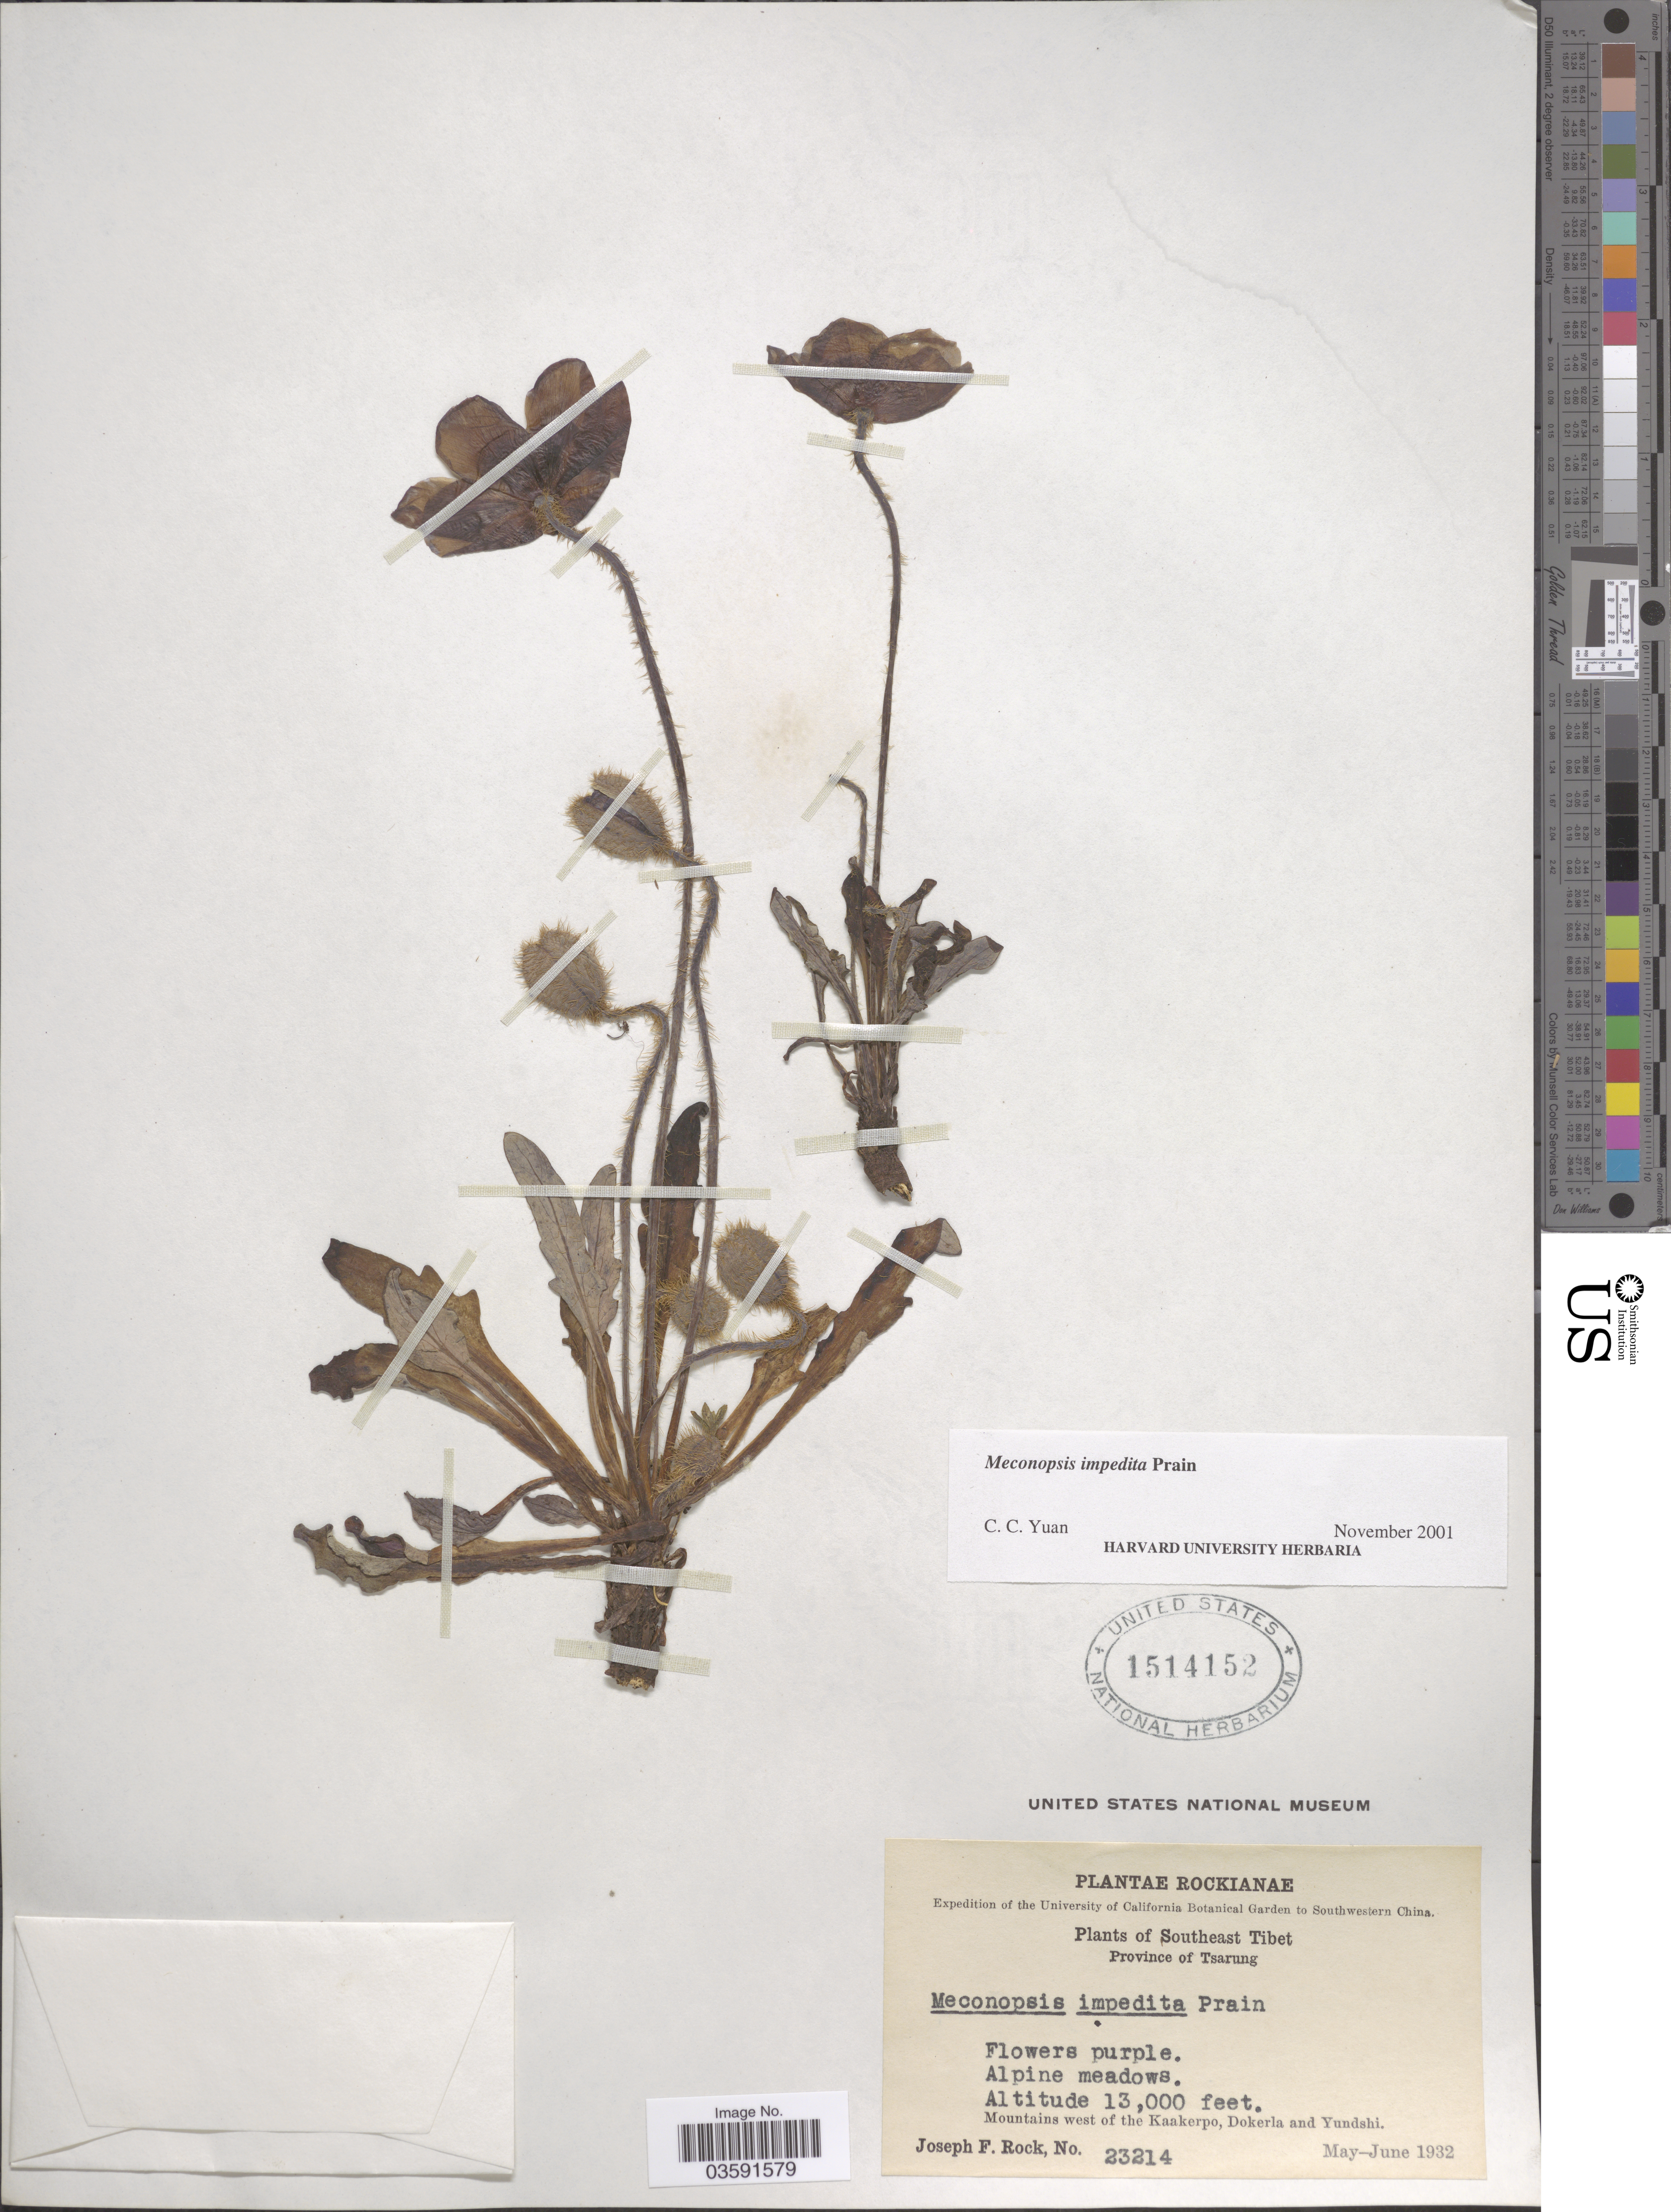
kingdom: Plantae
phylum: Tracheophyta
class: Magnoliopsida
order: Ranunculales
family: Papaveraceae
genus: Meconopsis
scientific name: Meconopsis impedita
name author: Prain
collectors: J. F. Rock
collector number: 23214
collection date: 1932-05/1932-06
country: China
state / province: Xizang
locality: Southwestern China. Southeast Tibet. Province of Tsarung. Mountains west of the Kaakerpo, Dokerla and Yundshi.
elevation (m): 3962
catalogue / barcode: US 1514152